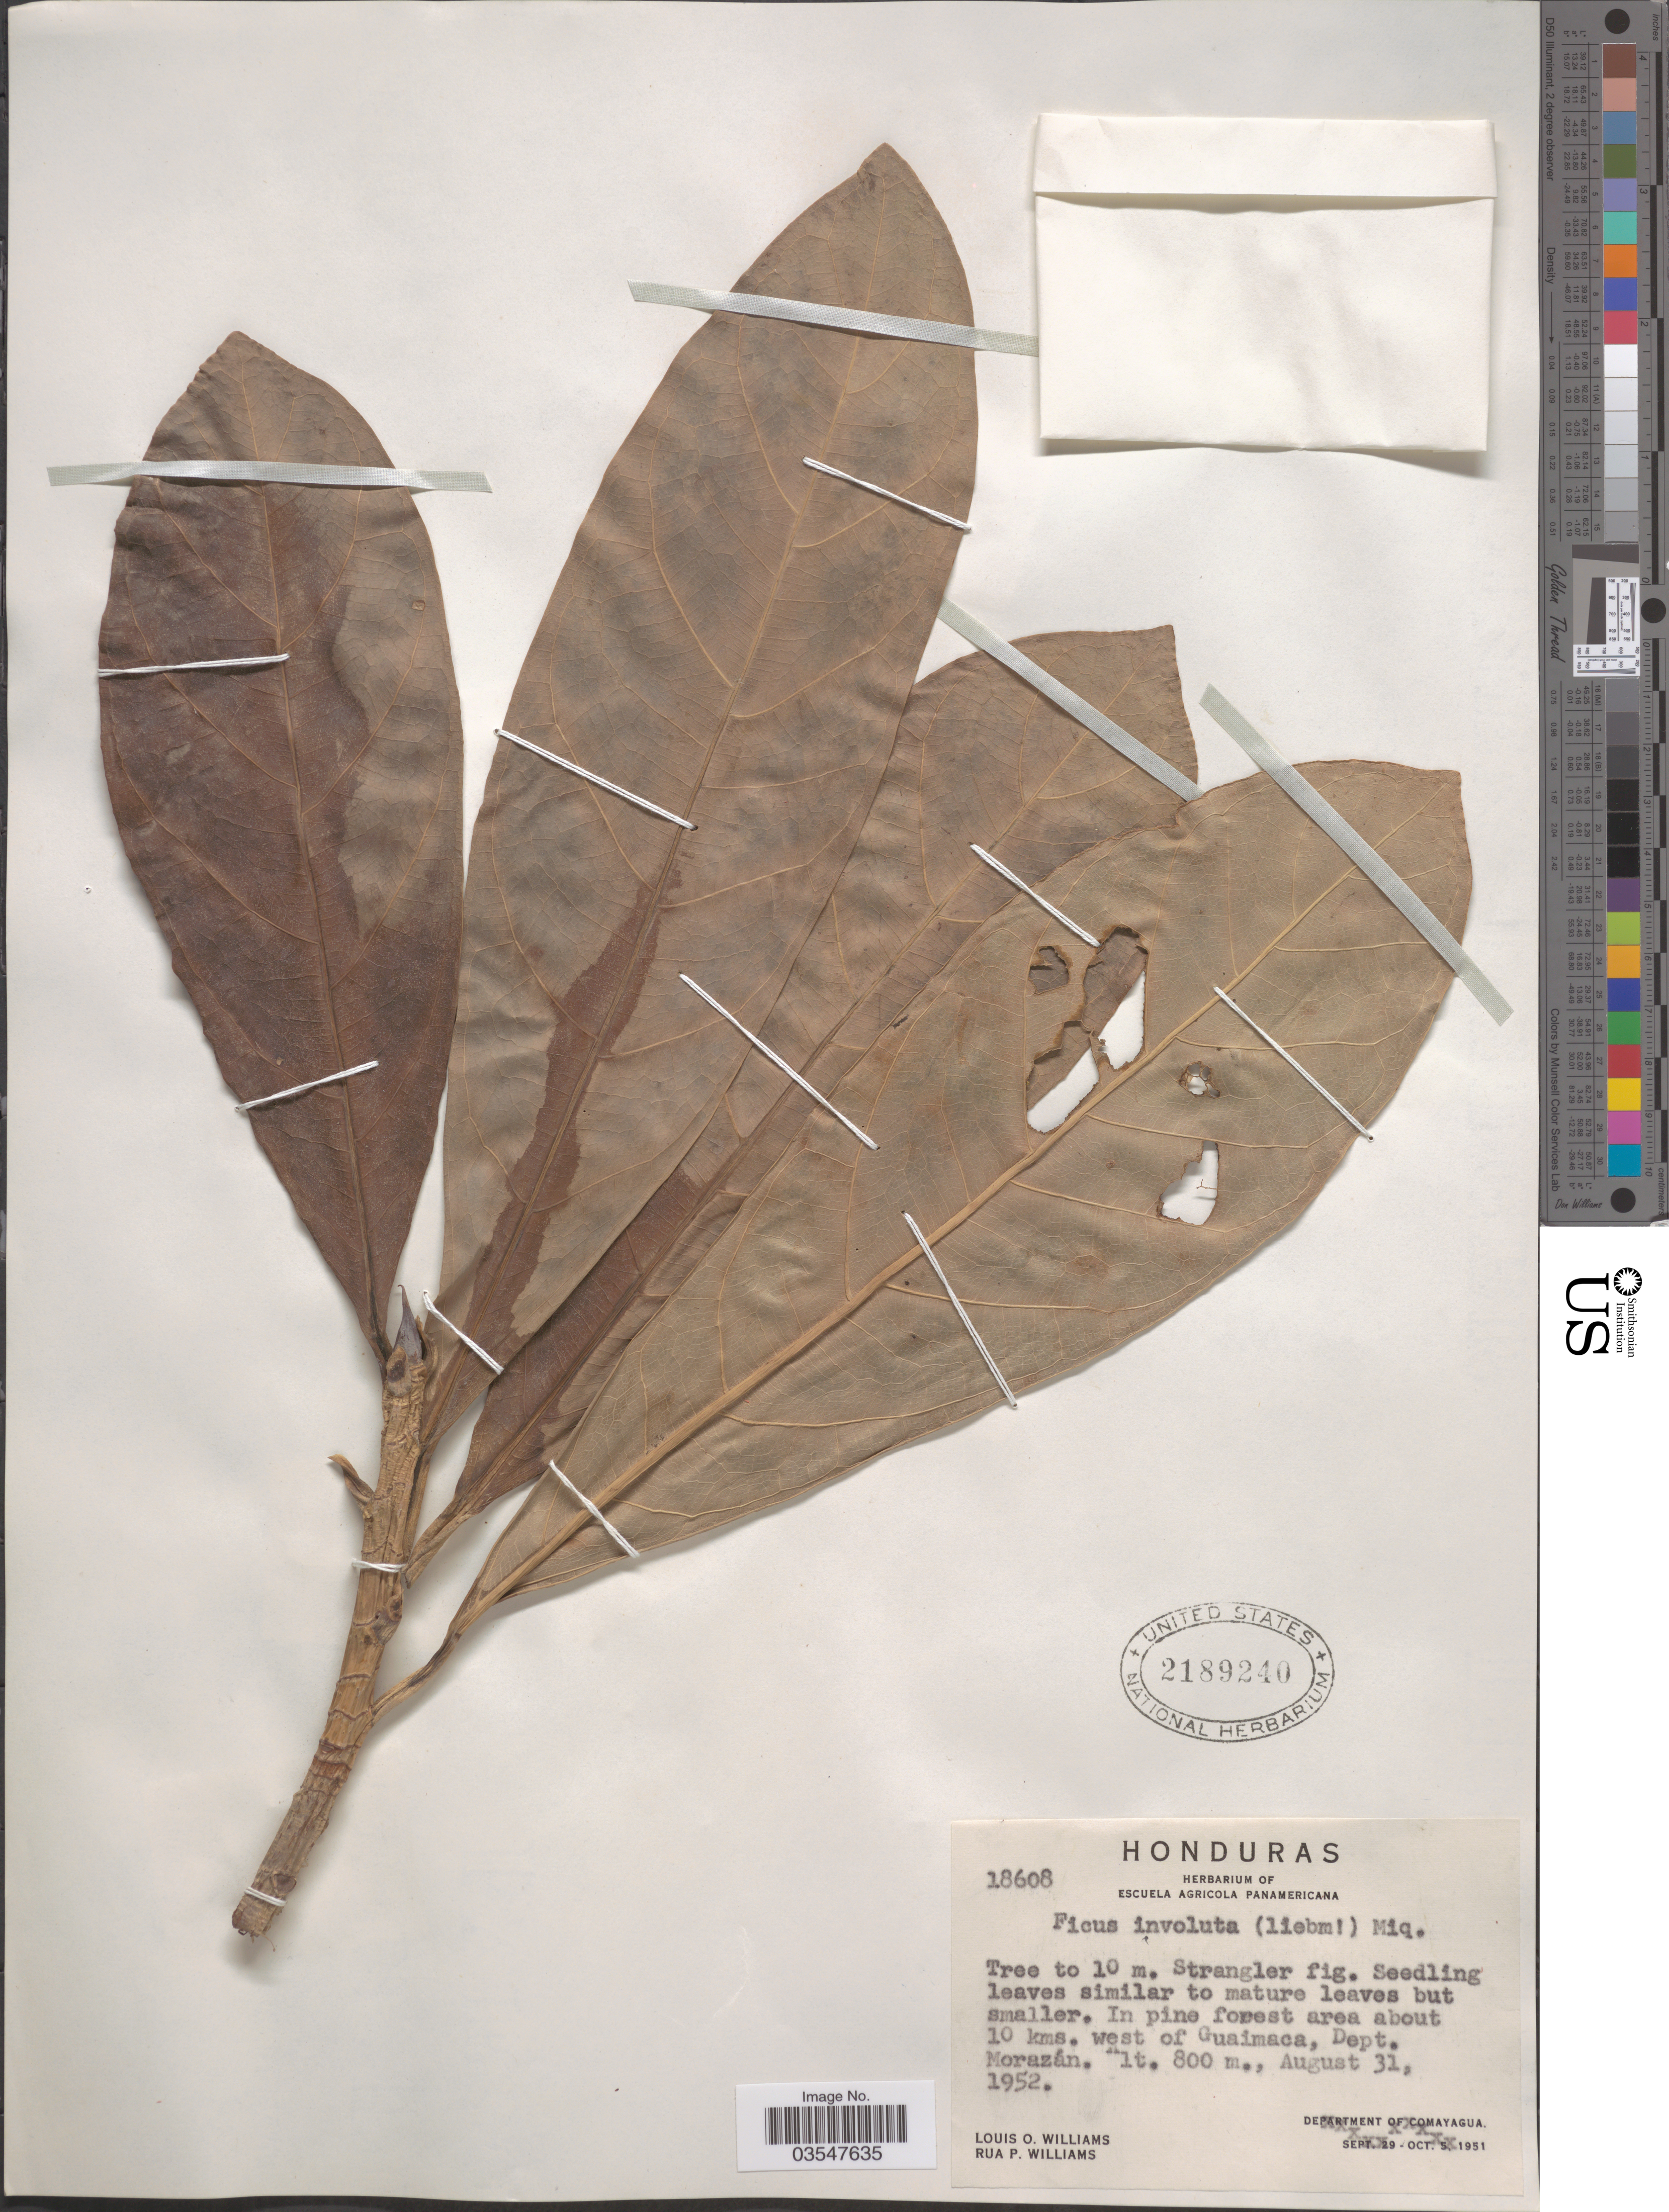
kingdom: Plantae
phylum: Tracheophyta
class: Magnoliopsida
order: Rosales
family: Moraceae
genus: Ficus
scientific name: Ficus obtusifolia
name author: Kunth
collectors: L. O. Williams & R. P. Williams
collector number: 18608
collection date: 1952-08-31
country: Honduras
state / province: Fco. Morazán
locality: In pine forest area about 10 kms. west of Guaimaca, Dept. Morazán.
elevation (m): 800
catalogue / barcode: US 2189240